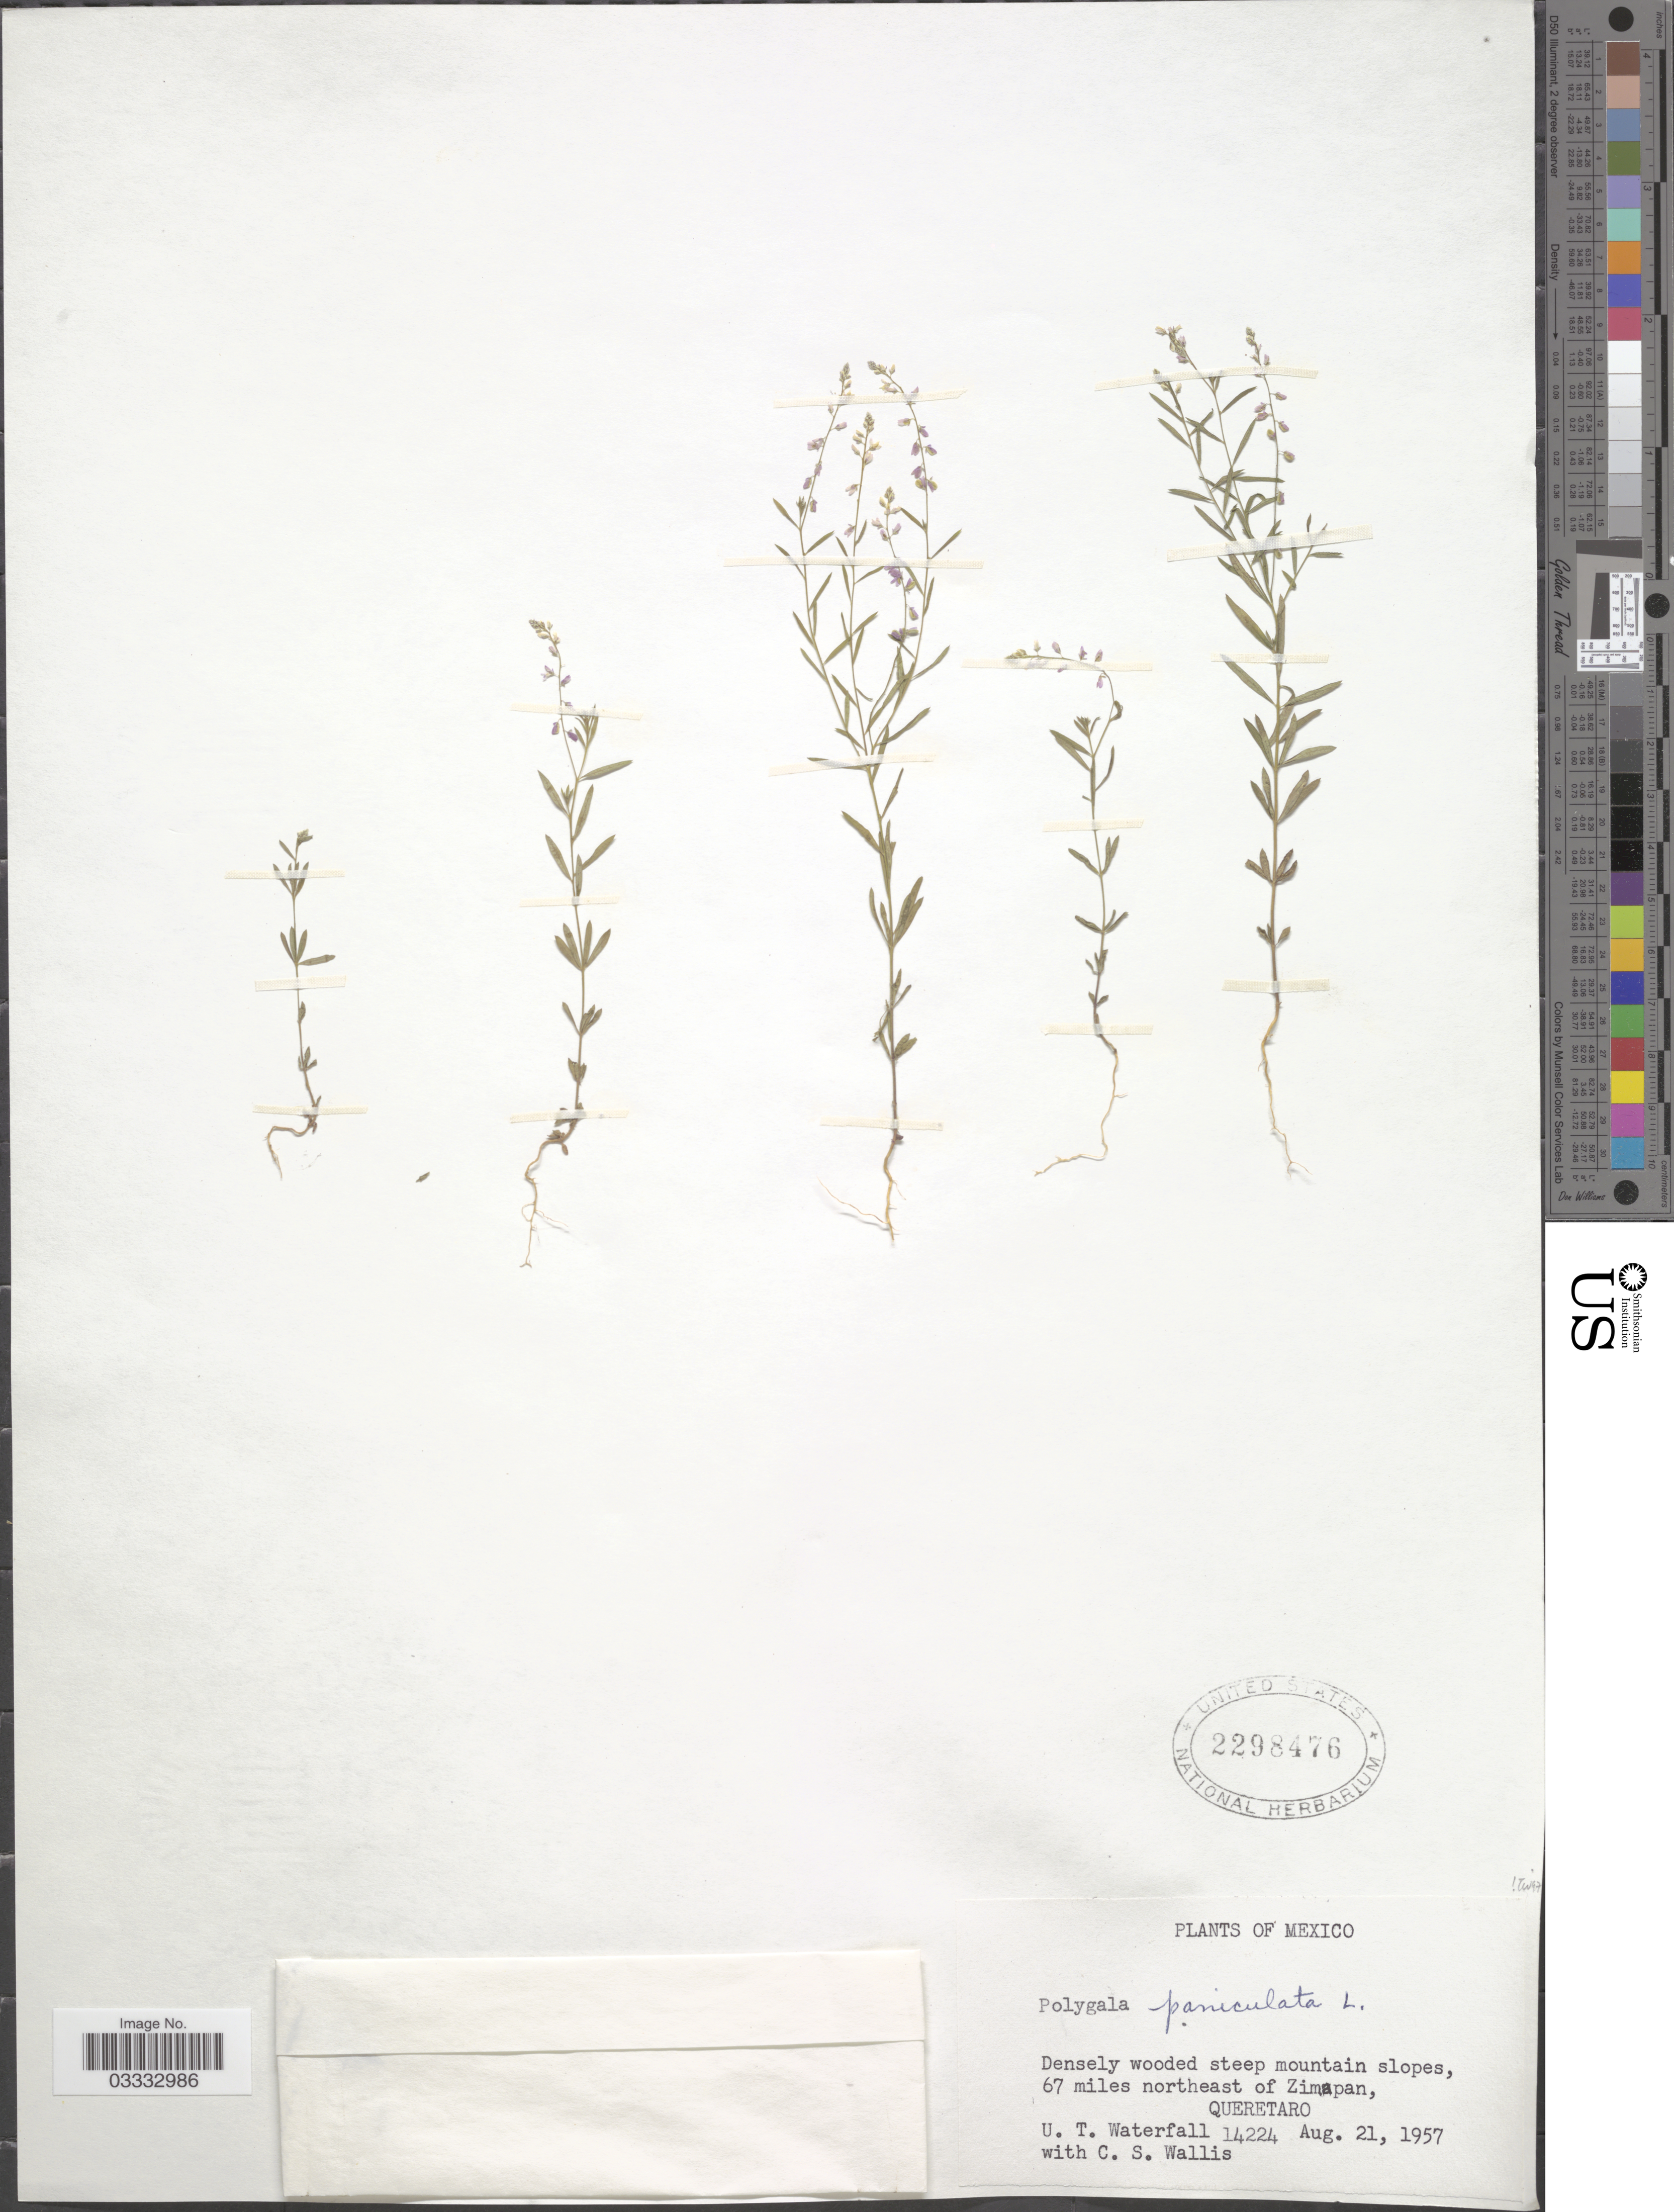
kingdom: Plantae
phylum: Tracheophyta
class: Magnoliopsida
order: Fabales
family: Polygalaceae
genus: Polygala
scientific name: Polygala paniculata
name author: L.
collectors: U. T. Waterfall & C. S. Wallis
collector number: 14224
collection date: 1957-08-21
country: Mexico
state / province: Querétaro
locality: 67 miles northeast of Zimapan.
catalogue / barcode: US 2298476